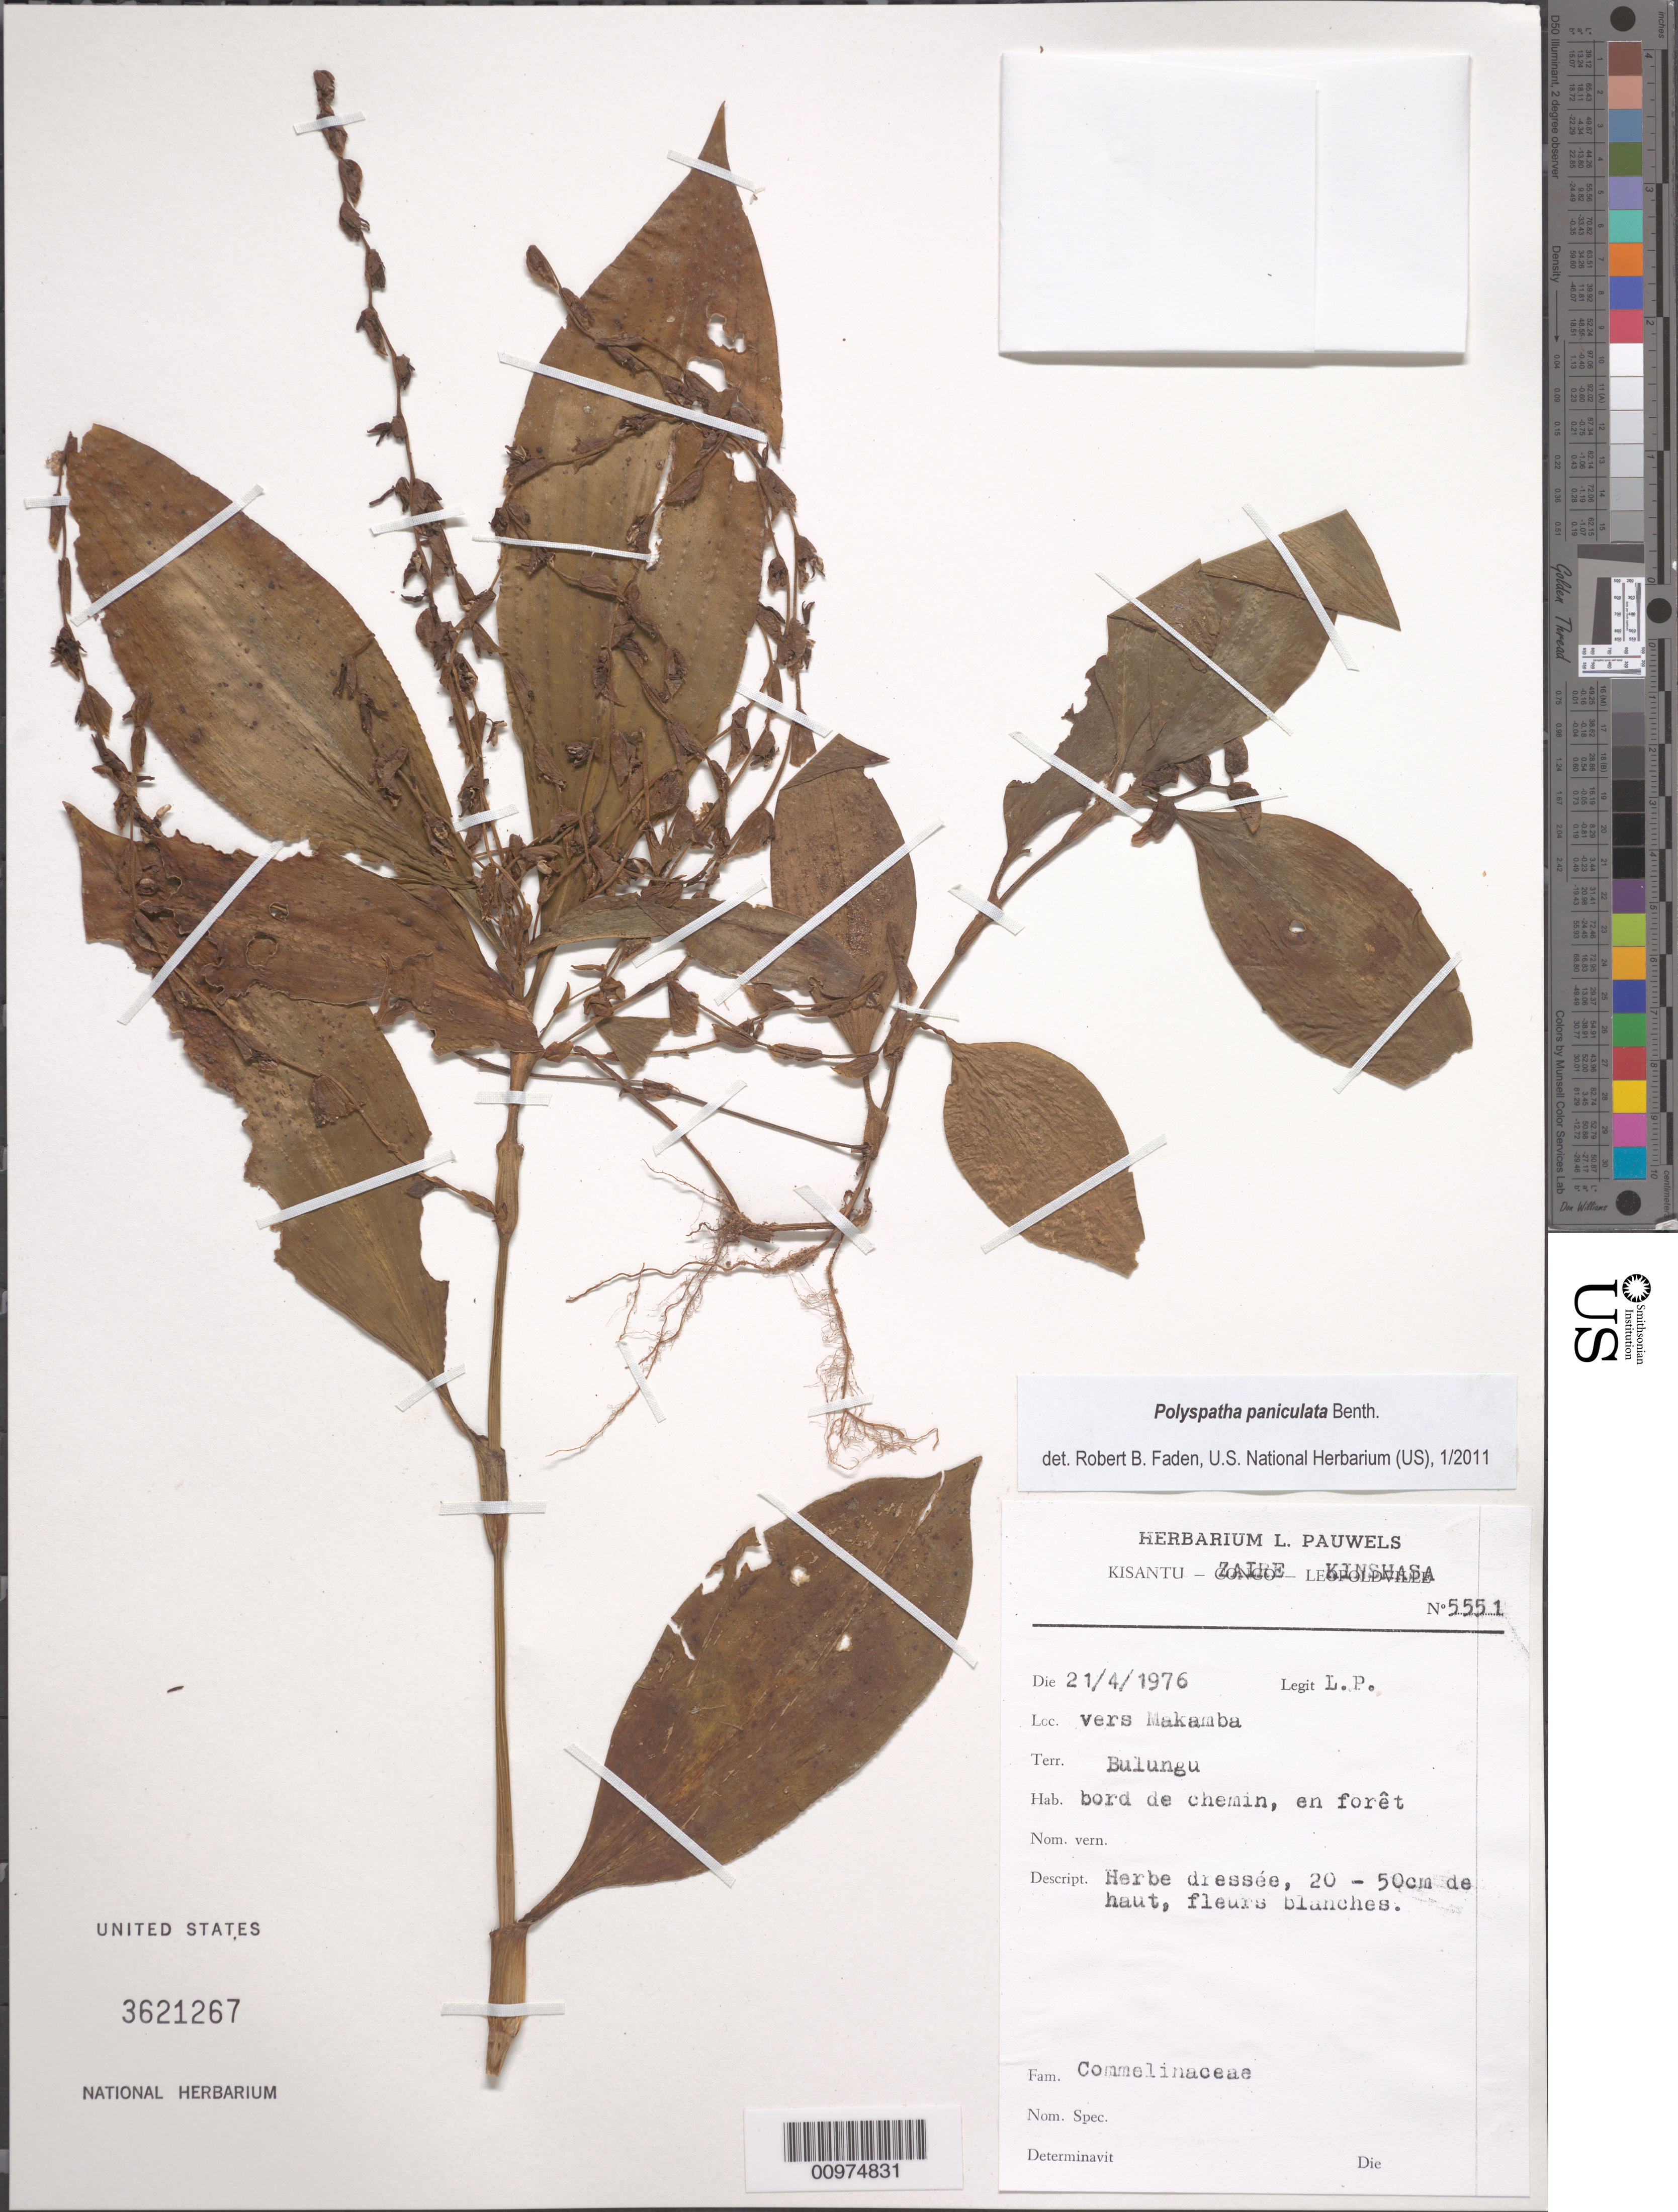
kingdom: Plantae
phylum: Tracheophyta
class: Liliopsida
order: Commelinales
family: Commelinaceae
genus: Polyspatha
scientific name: Polyspatha paniculata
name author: Benth.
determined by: Faden, Robert B., (US), Smithsonian Institution - National Museum of Natural History (UNITED STATES)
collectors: L. Pauwels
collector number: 5551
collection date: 1976-04-21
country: Congo, Democratic Republic of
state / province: Kinshasa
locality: Kisantu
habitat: bord de chemin, en forêt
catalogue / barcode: US 3621267